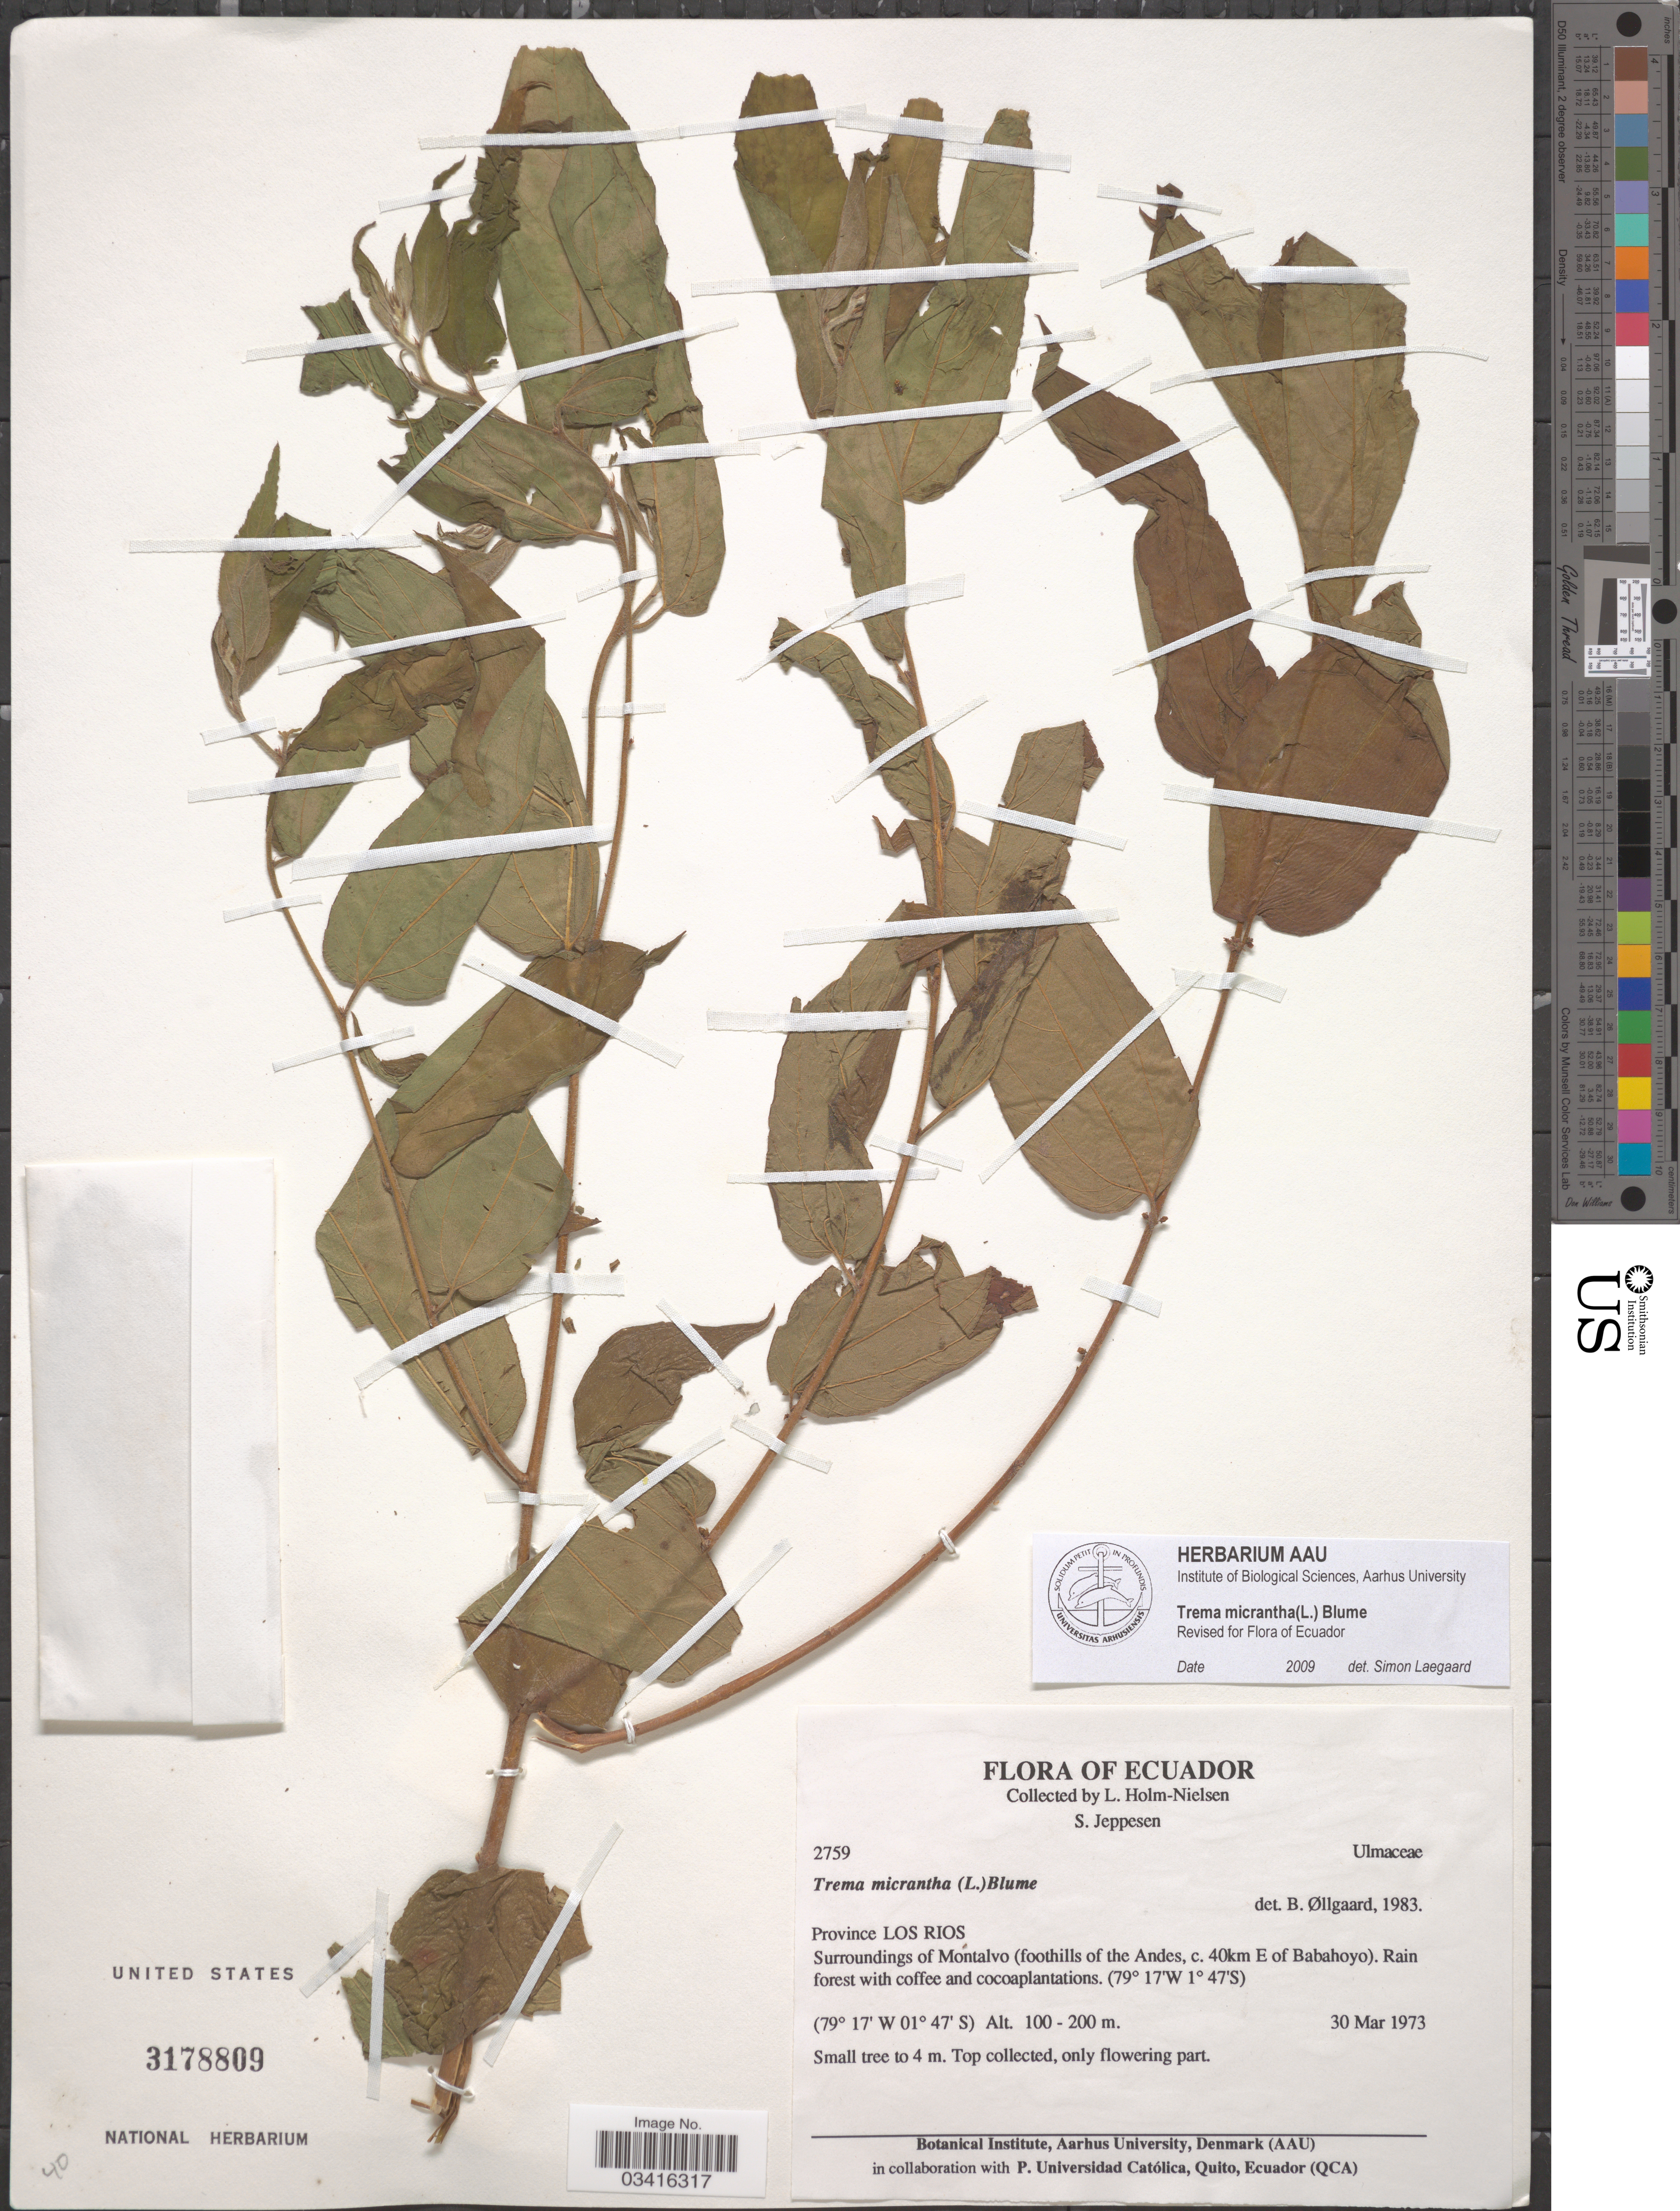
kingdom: Plantae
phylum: Tracheophyta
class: Magnoliopsida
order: Rosales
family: Cannabaceae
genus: Trema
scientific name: Trema micranthum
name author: (L.) Blume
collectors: L. Holm-Nielsen & S. Jeppesen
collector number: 2759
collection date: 1973-03-30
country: Ecuador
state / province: Los Ríos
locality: Surroundings of Montalvo (foothills of the Andres, c. 40km E of Babahoyo).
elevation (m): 100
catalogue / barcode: US 3178809